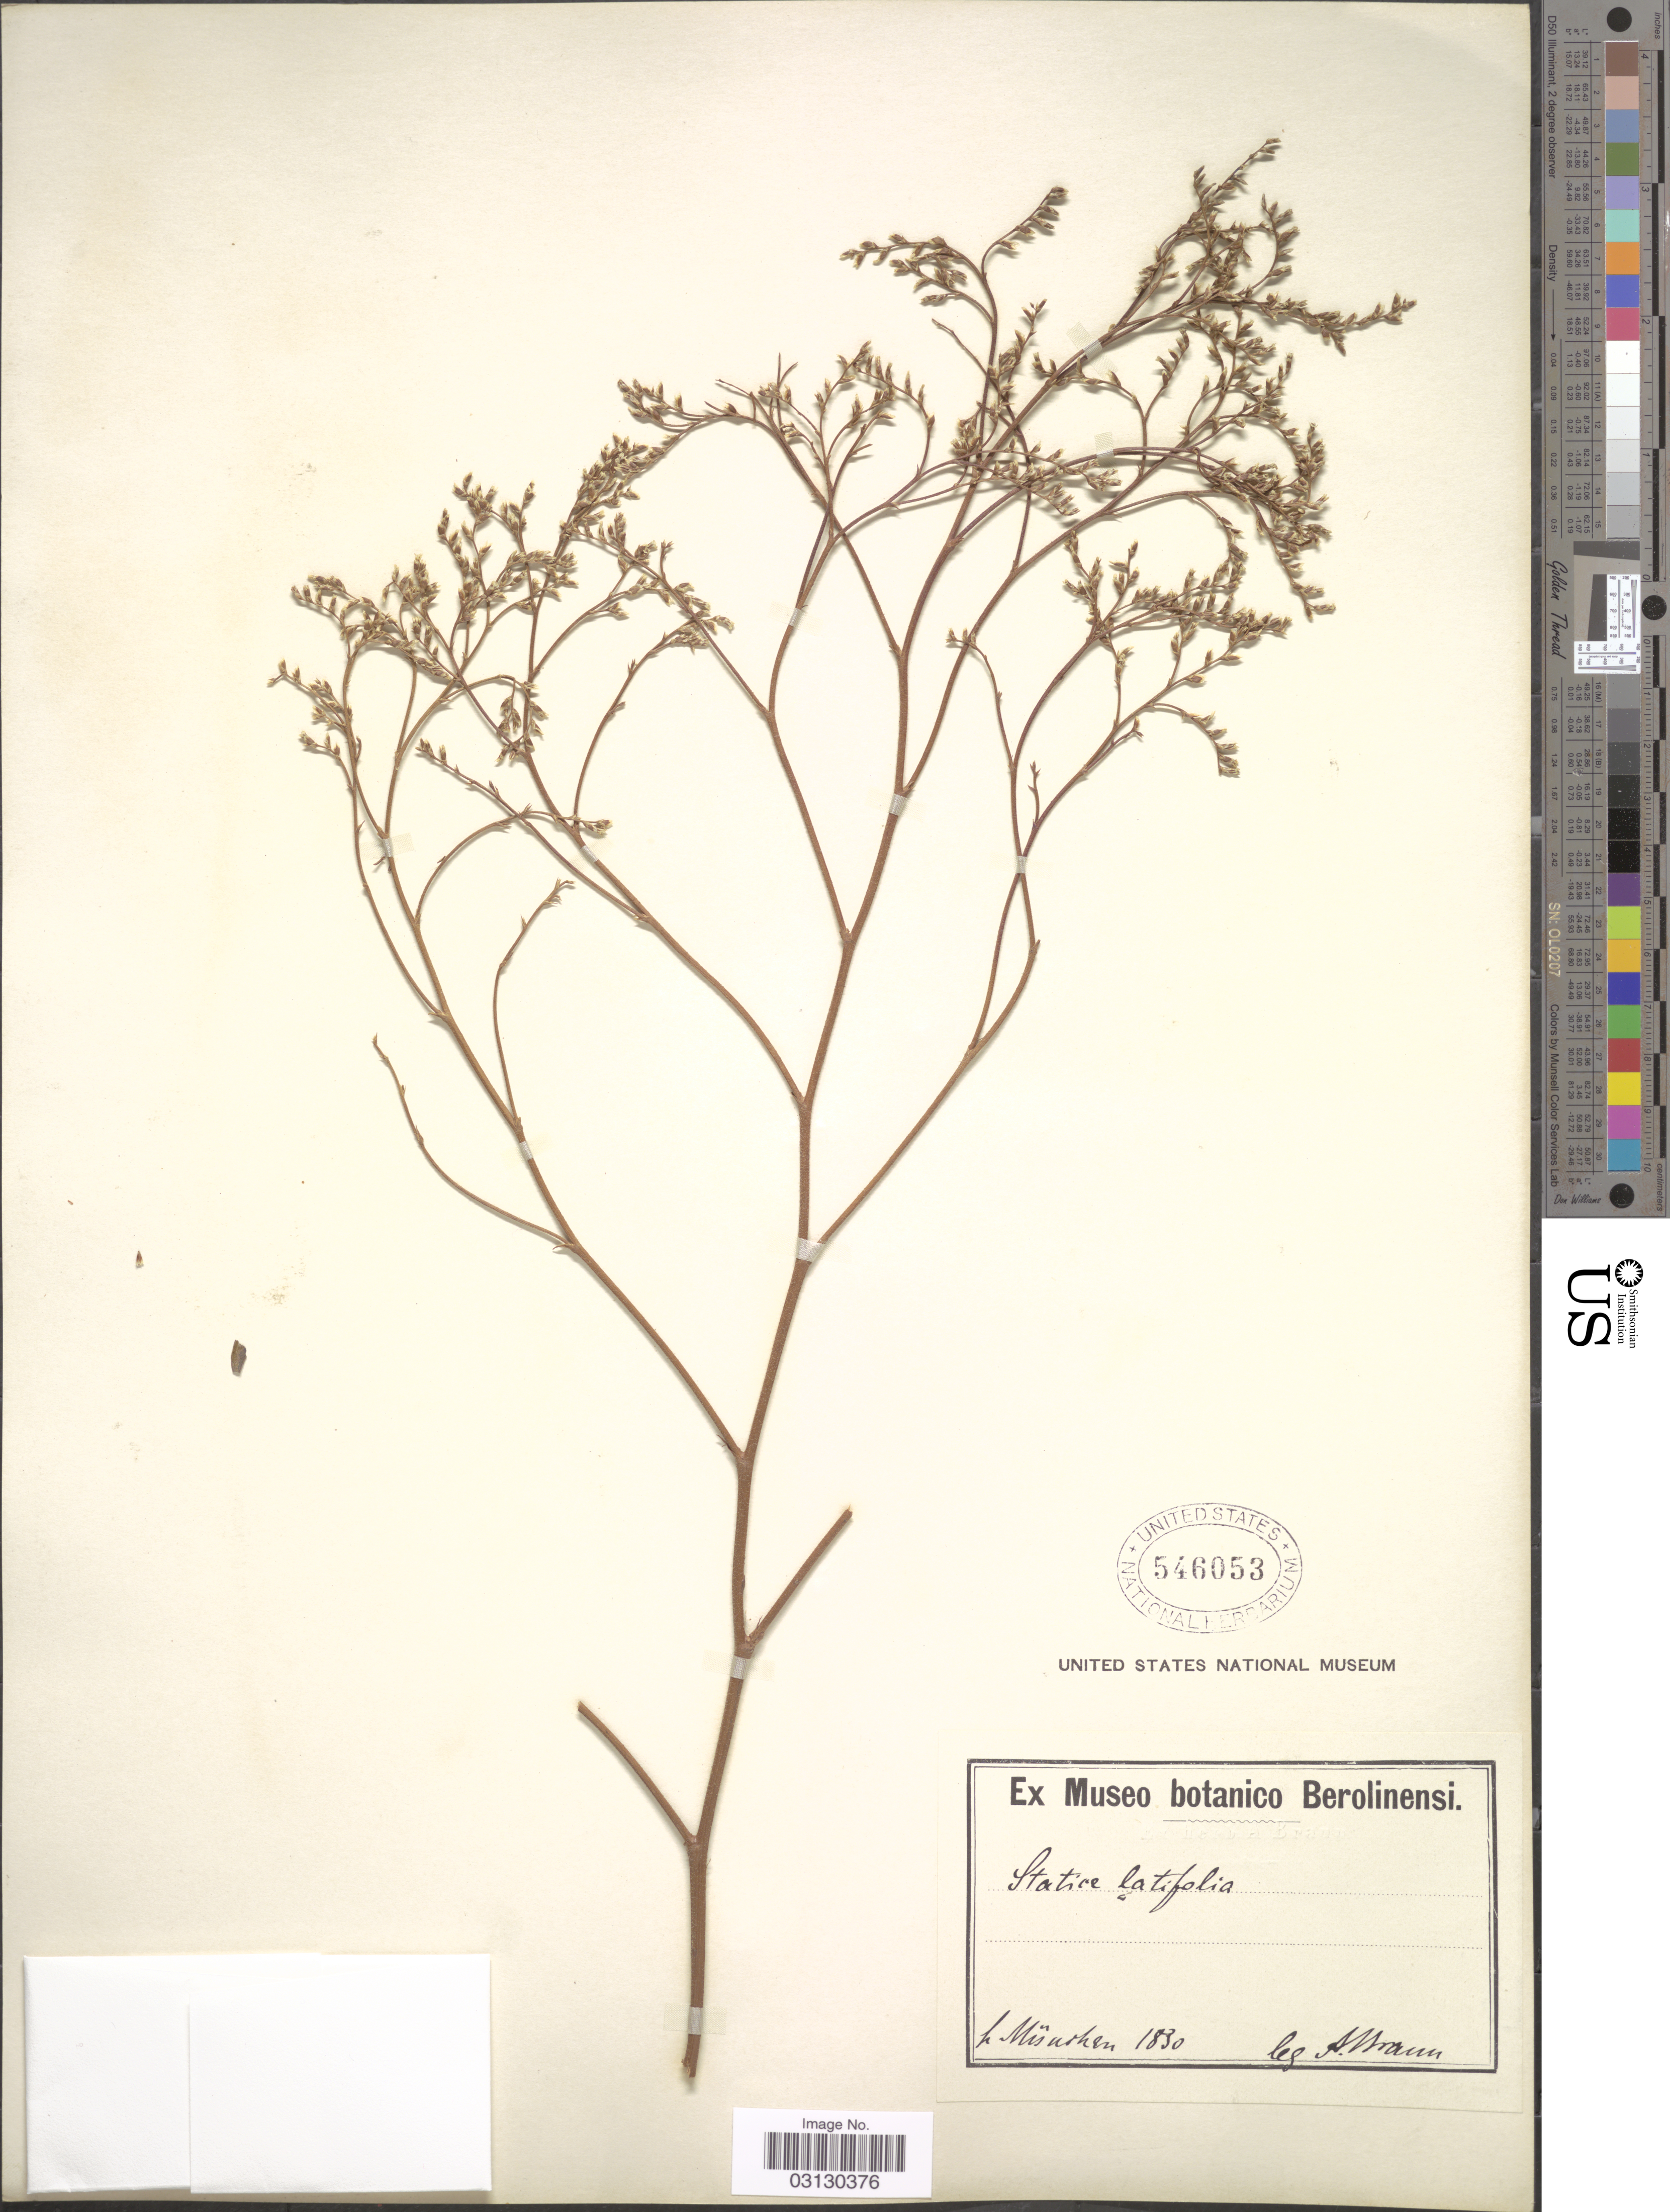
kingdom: Plantae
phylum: Tracheophyta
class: Magnoliopsida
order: Caryophyllales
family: Plumbaginaceae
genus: Limonium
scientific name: Limonium latifolium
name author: Kuntze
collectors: -. Amann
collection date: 1830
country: Germany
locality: Munchen.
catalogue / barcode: US 546053